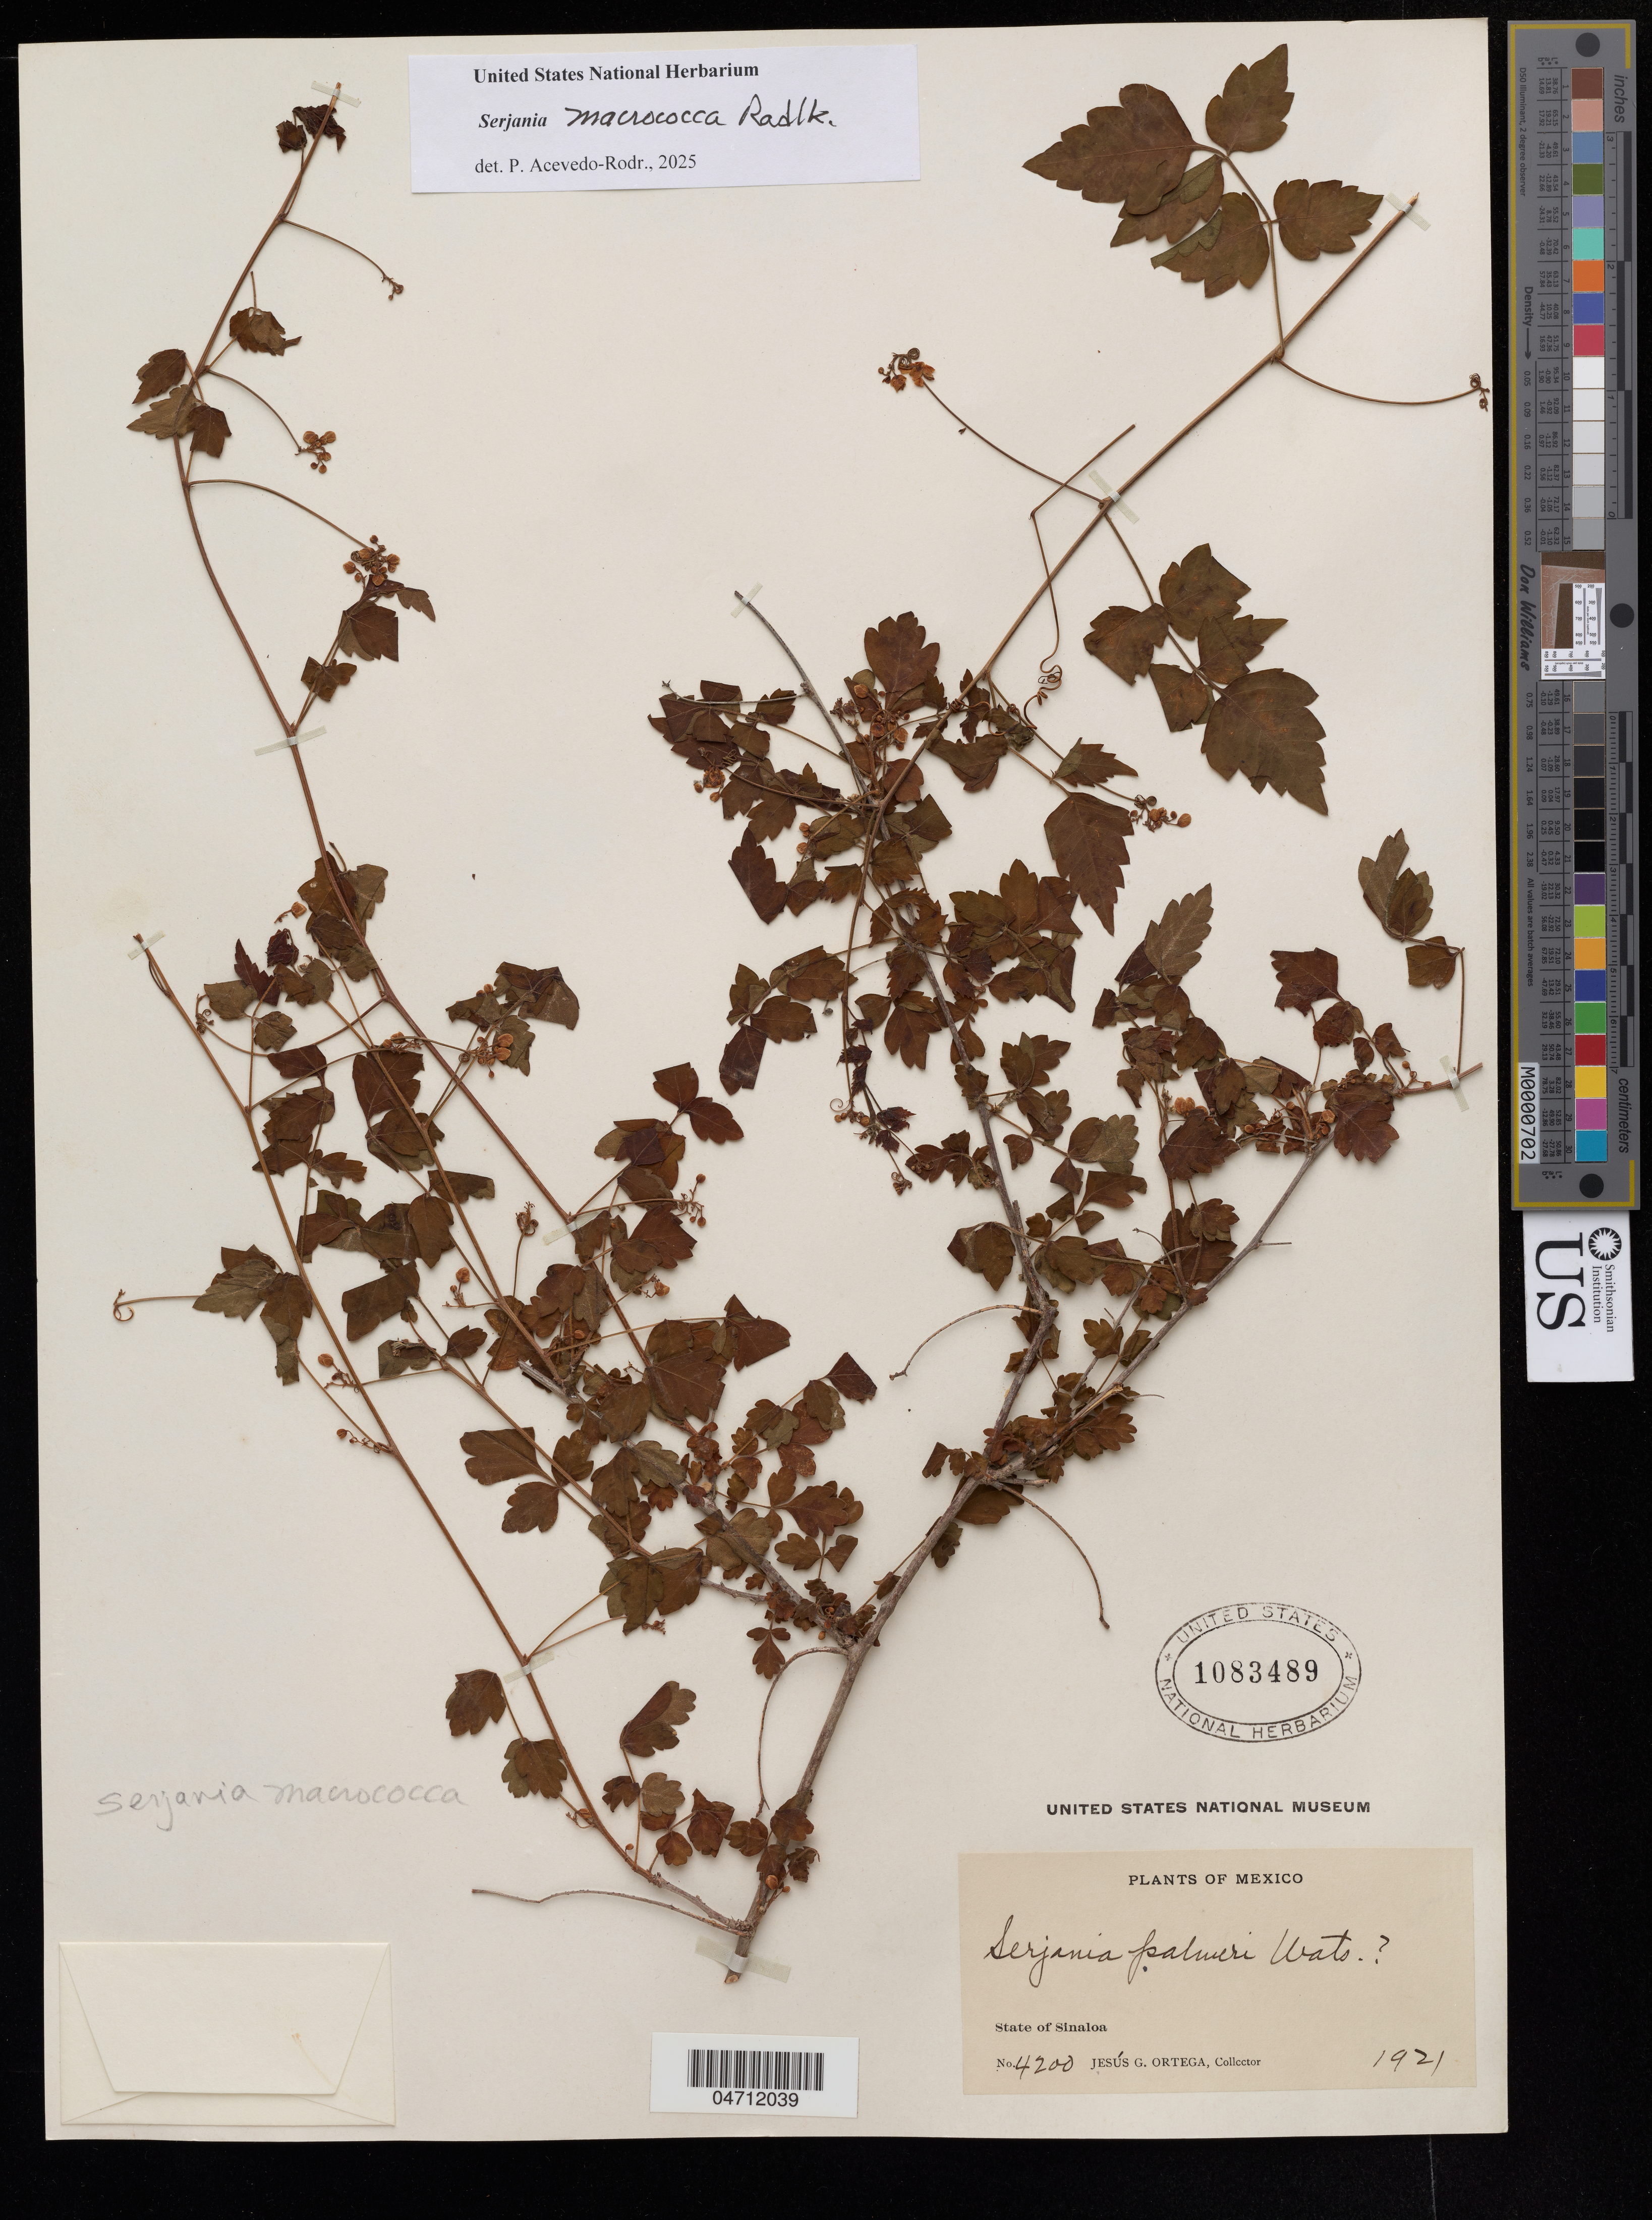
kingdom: Plantae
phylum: Tracheophyta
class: Magnoliopsida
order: Sapindales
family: Sapindaceae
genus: Serjania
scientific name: Serjania macrococca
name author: Radlk.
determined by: Acevedo-Rodriguez, P., (US), Smithsonian Institution - National Museum of Natural History (UNITED STATES)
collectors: J. Ortega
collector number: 4200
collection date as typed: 1921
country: Mexico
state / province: Sinaloa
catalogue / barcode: US 1083489